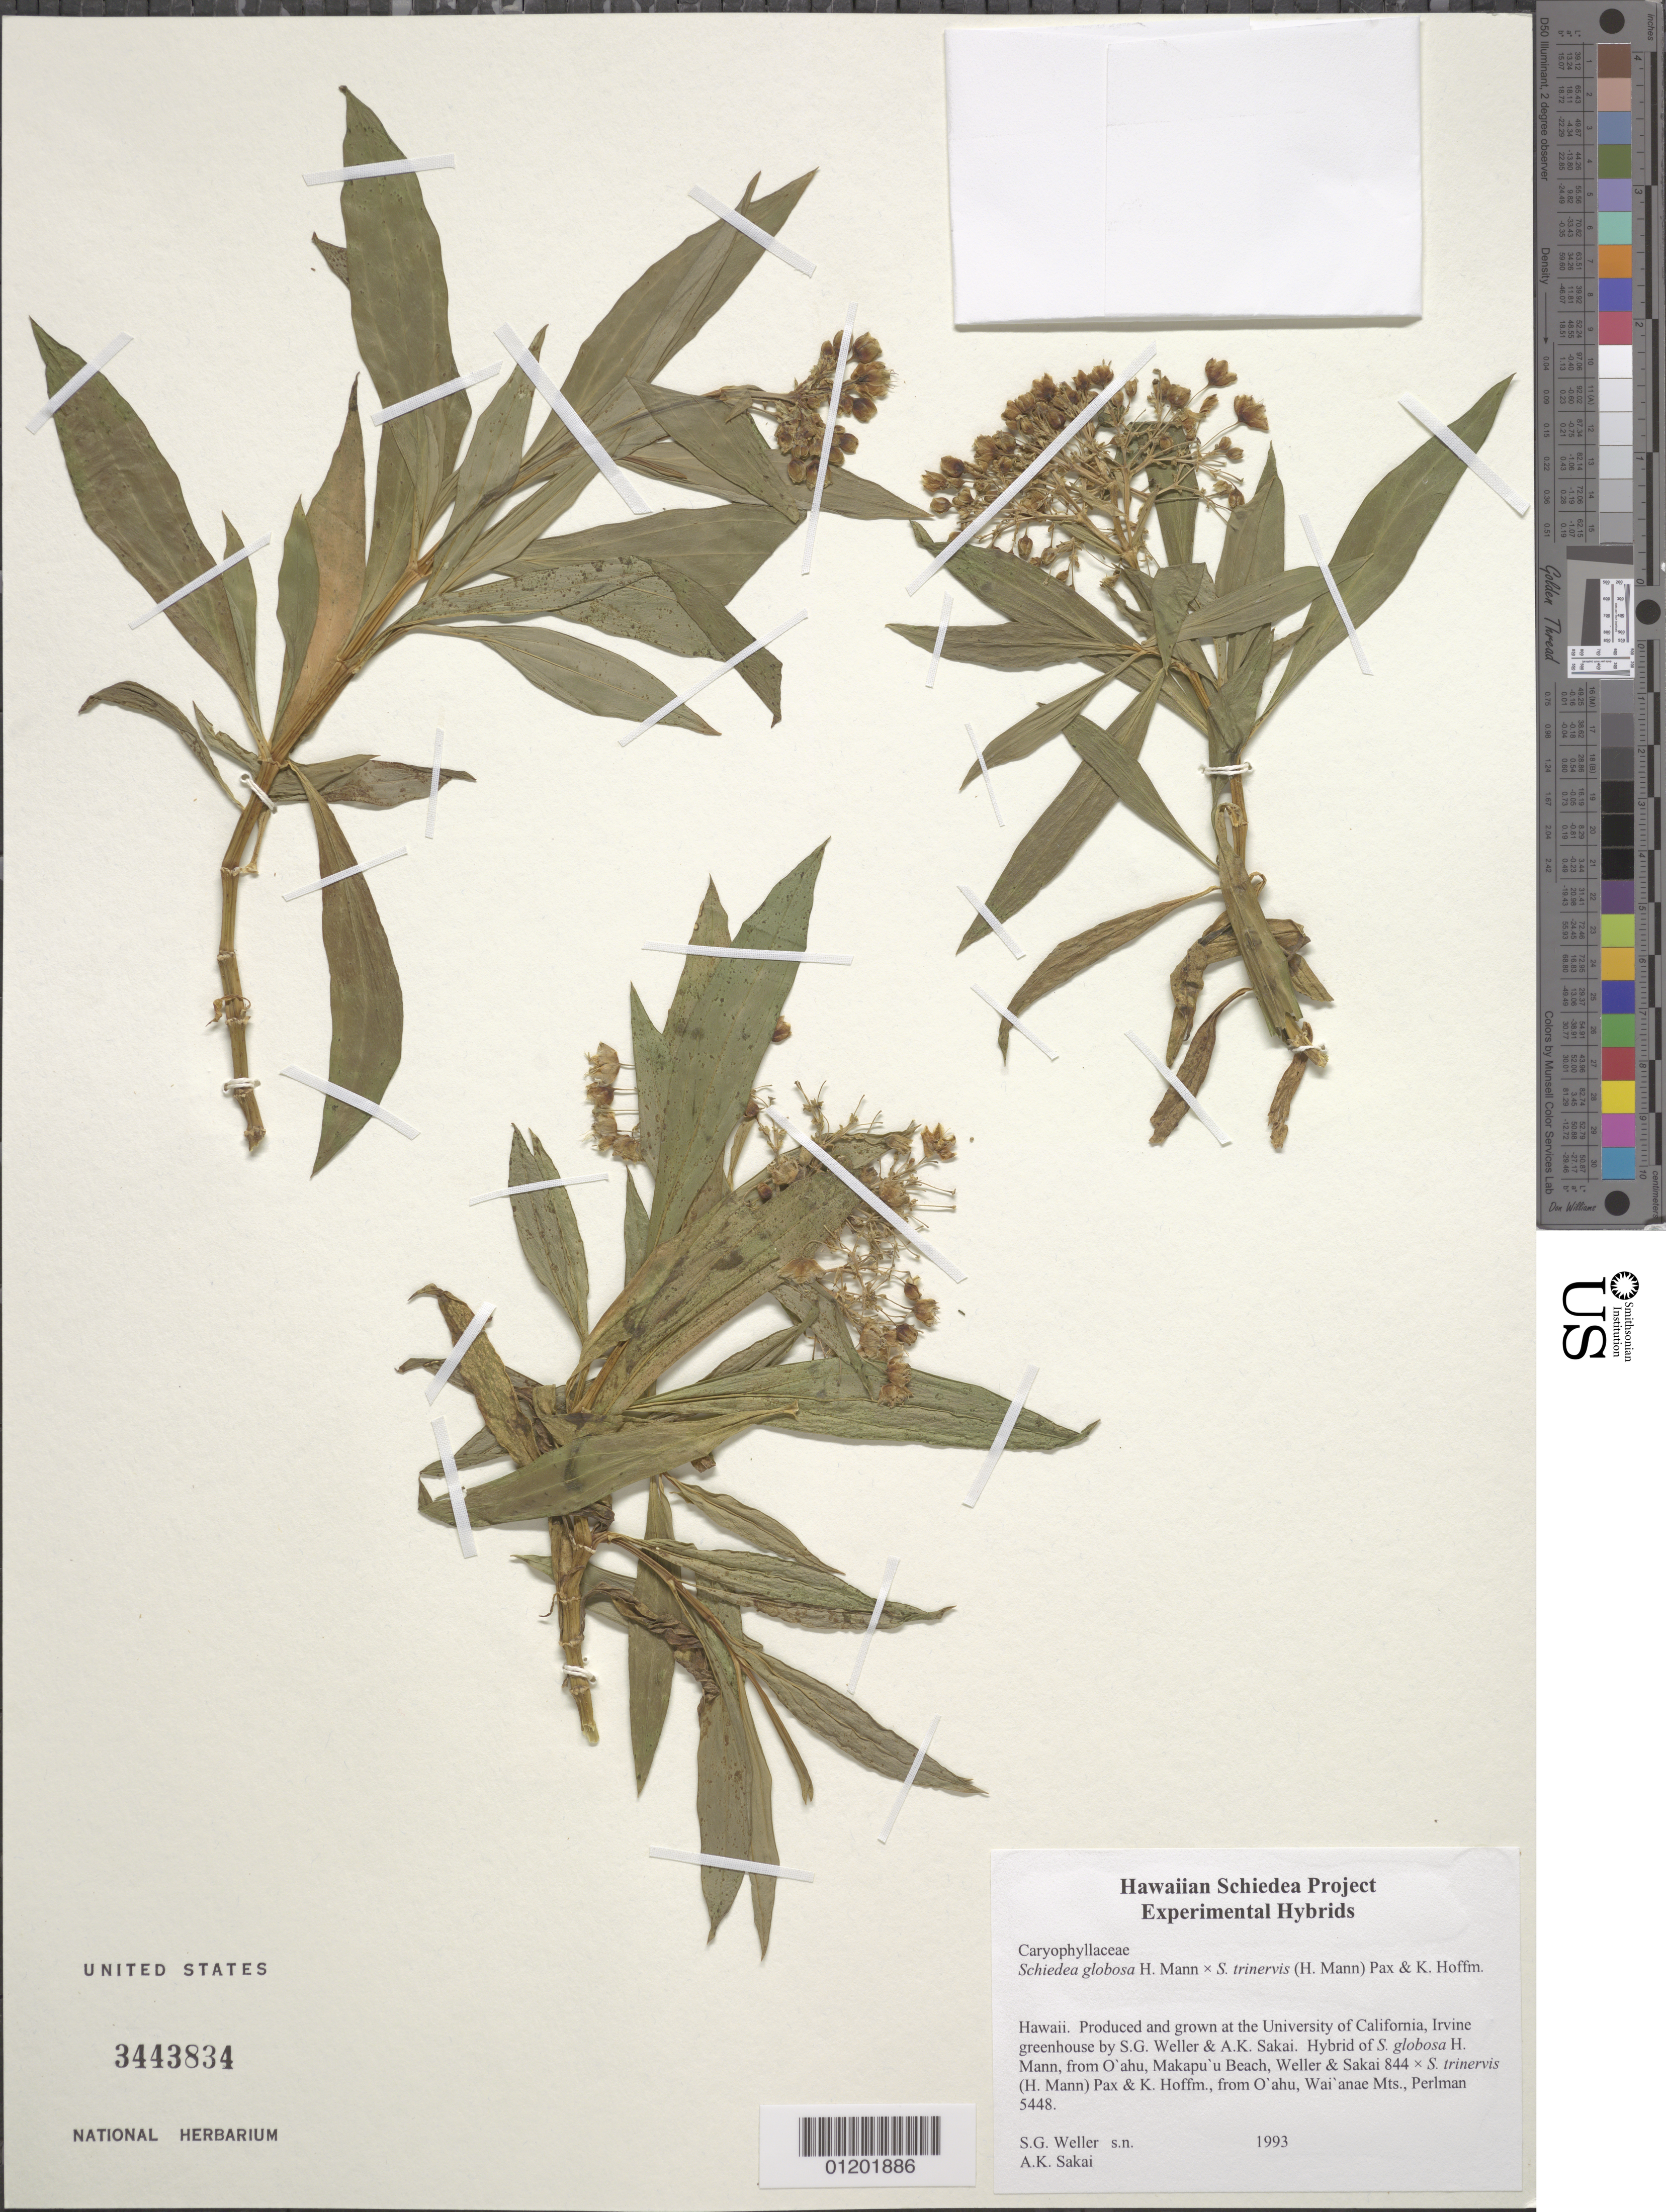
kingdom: Plantae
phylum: Tracheophyta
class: Magnoliopsida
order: Caryophyllales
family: Caryophyllaceae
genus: Schiedea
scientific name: Schiedea globosa x S. trinervis (H. Mann) Pax & K. Hoffm.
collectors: S. G. Weller & A. Sakai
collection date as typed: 1993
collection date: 1993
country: United States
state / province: California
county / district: Orange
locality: University of California, Irvine greenhouse.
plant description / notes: Hybrid of S. globosa H. Mann [from O'ahu, Makapu'u Beach, Weller & Sakai 844] × S. trinervis (H. Mann) Pax & K. Hoffm. [from O'ahu, Wai'anae Mts., Perlman 5448].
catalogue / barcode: US 3443834